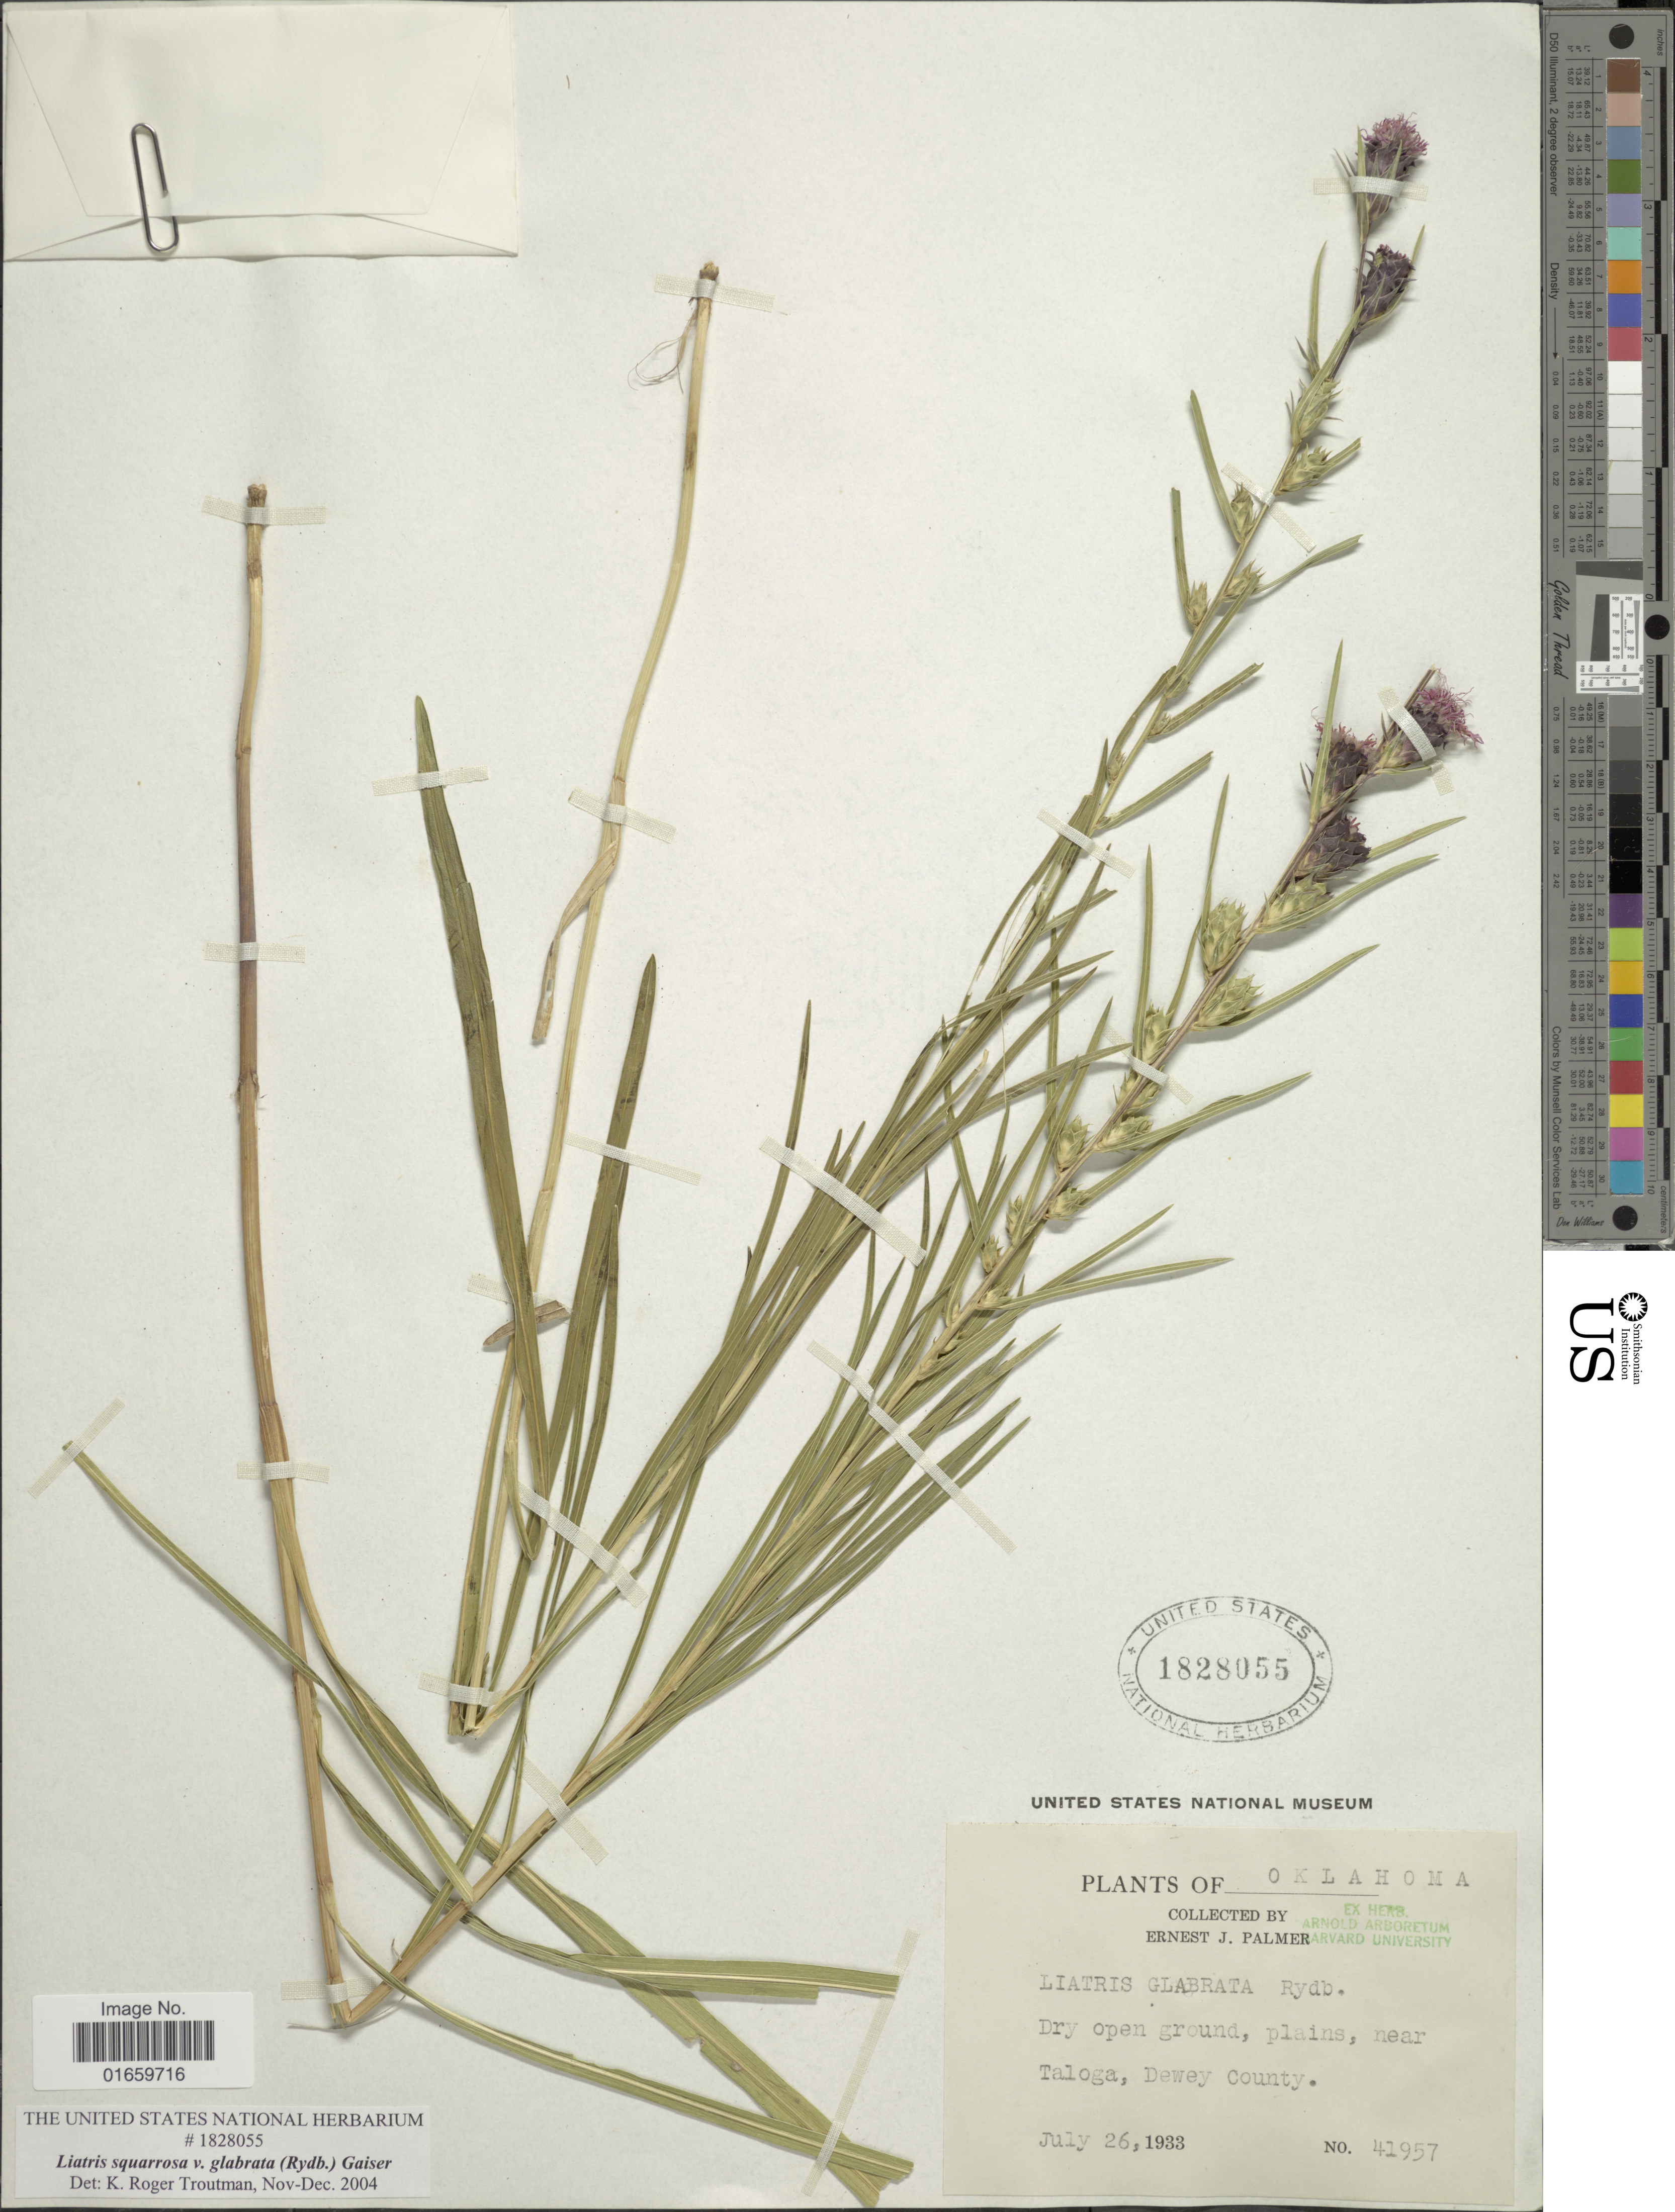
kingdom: Plantae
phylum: Tracheophyta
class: Magnoliopsida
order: Asterales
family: Asteraceae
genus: Liatris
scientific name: Liatris squarrosa var. glabrata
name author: (Rydb.) Gaiser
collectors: E. J. Palmer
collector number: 41957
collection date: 1933-07-26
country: United States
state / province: Oklahoma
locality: Near Taloga, Dewey county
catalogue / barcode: US 1828055